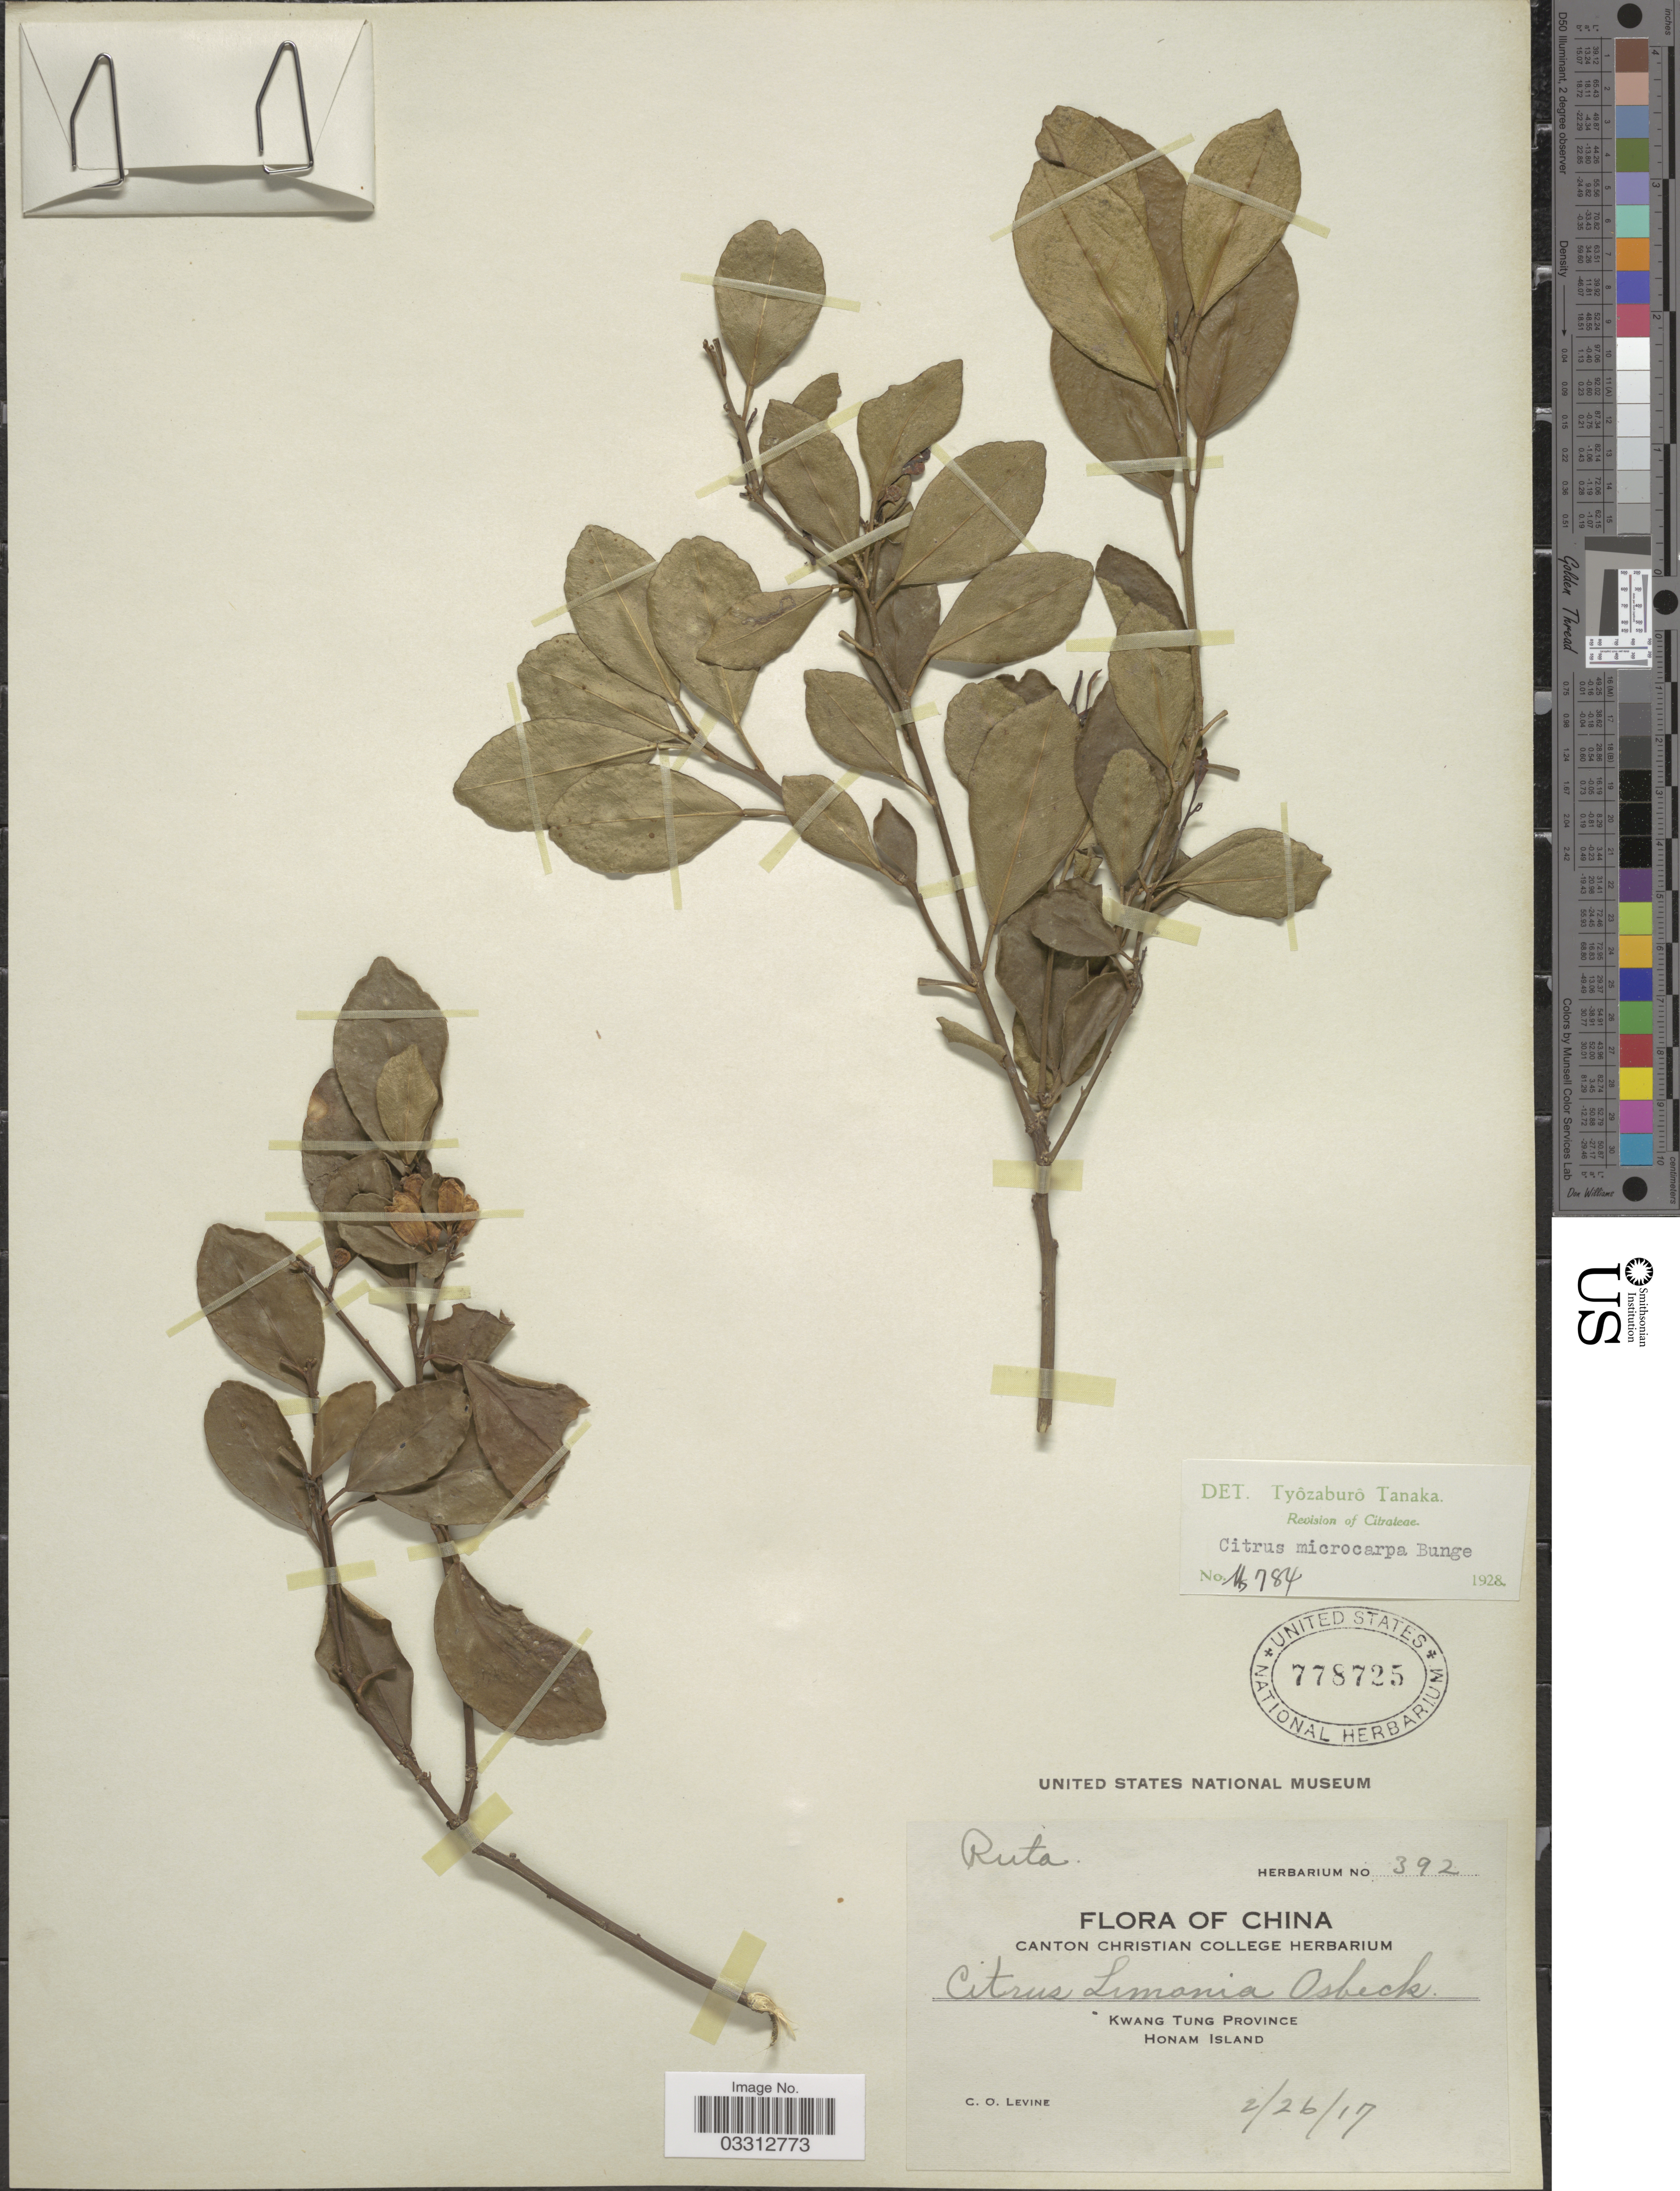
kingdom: Plantae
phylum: Tracheophyta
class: Magnoliopsida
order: Sapindales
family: Rutaceae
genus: Citrus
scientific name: Citrus x microcarpa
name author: Bunge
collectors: C. O. Levine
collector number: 392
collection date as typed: Transcribed d/m/y: 26/2/17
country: China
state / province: Guangdong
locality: Kwang Tung Province, Honam Island.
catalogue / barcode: US 778725